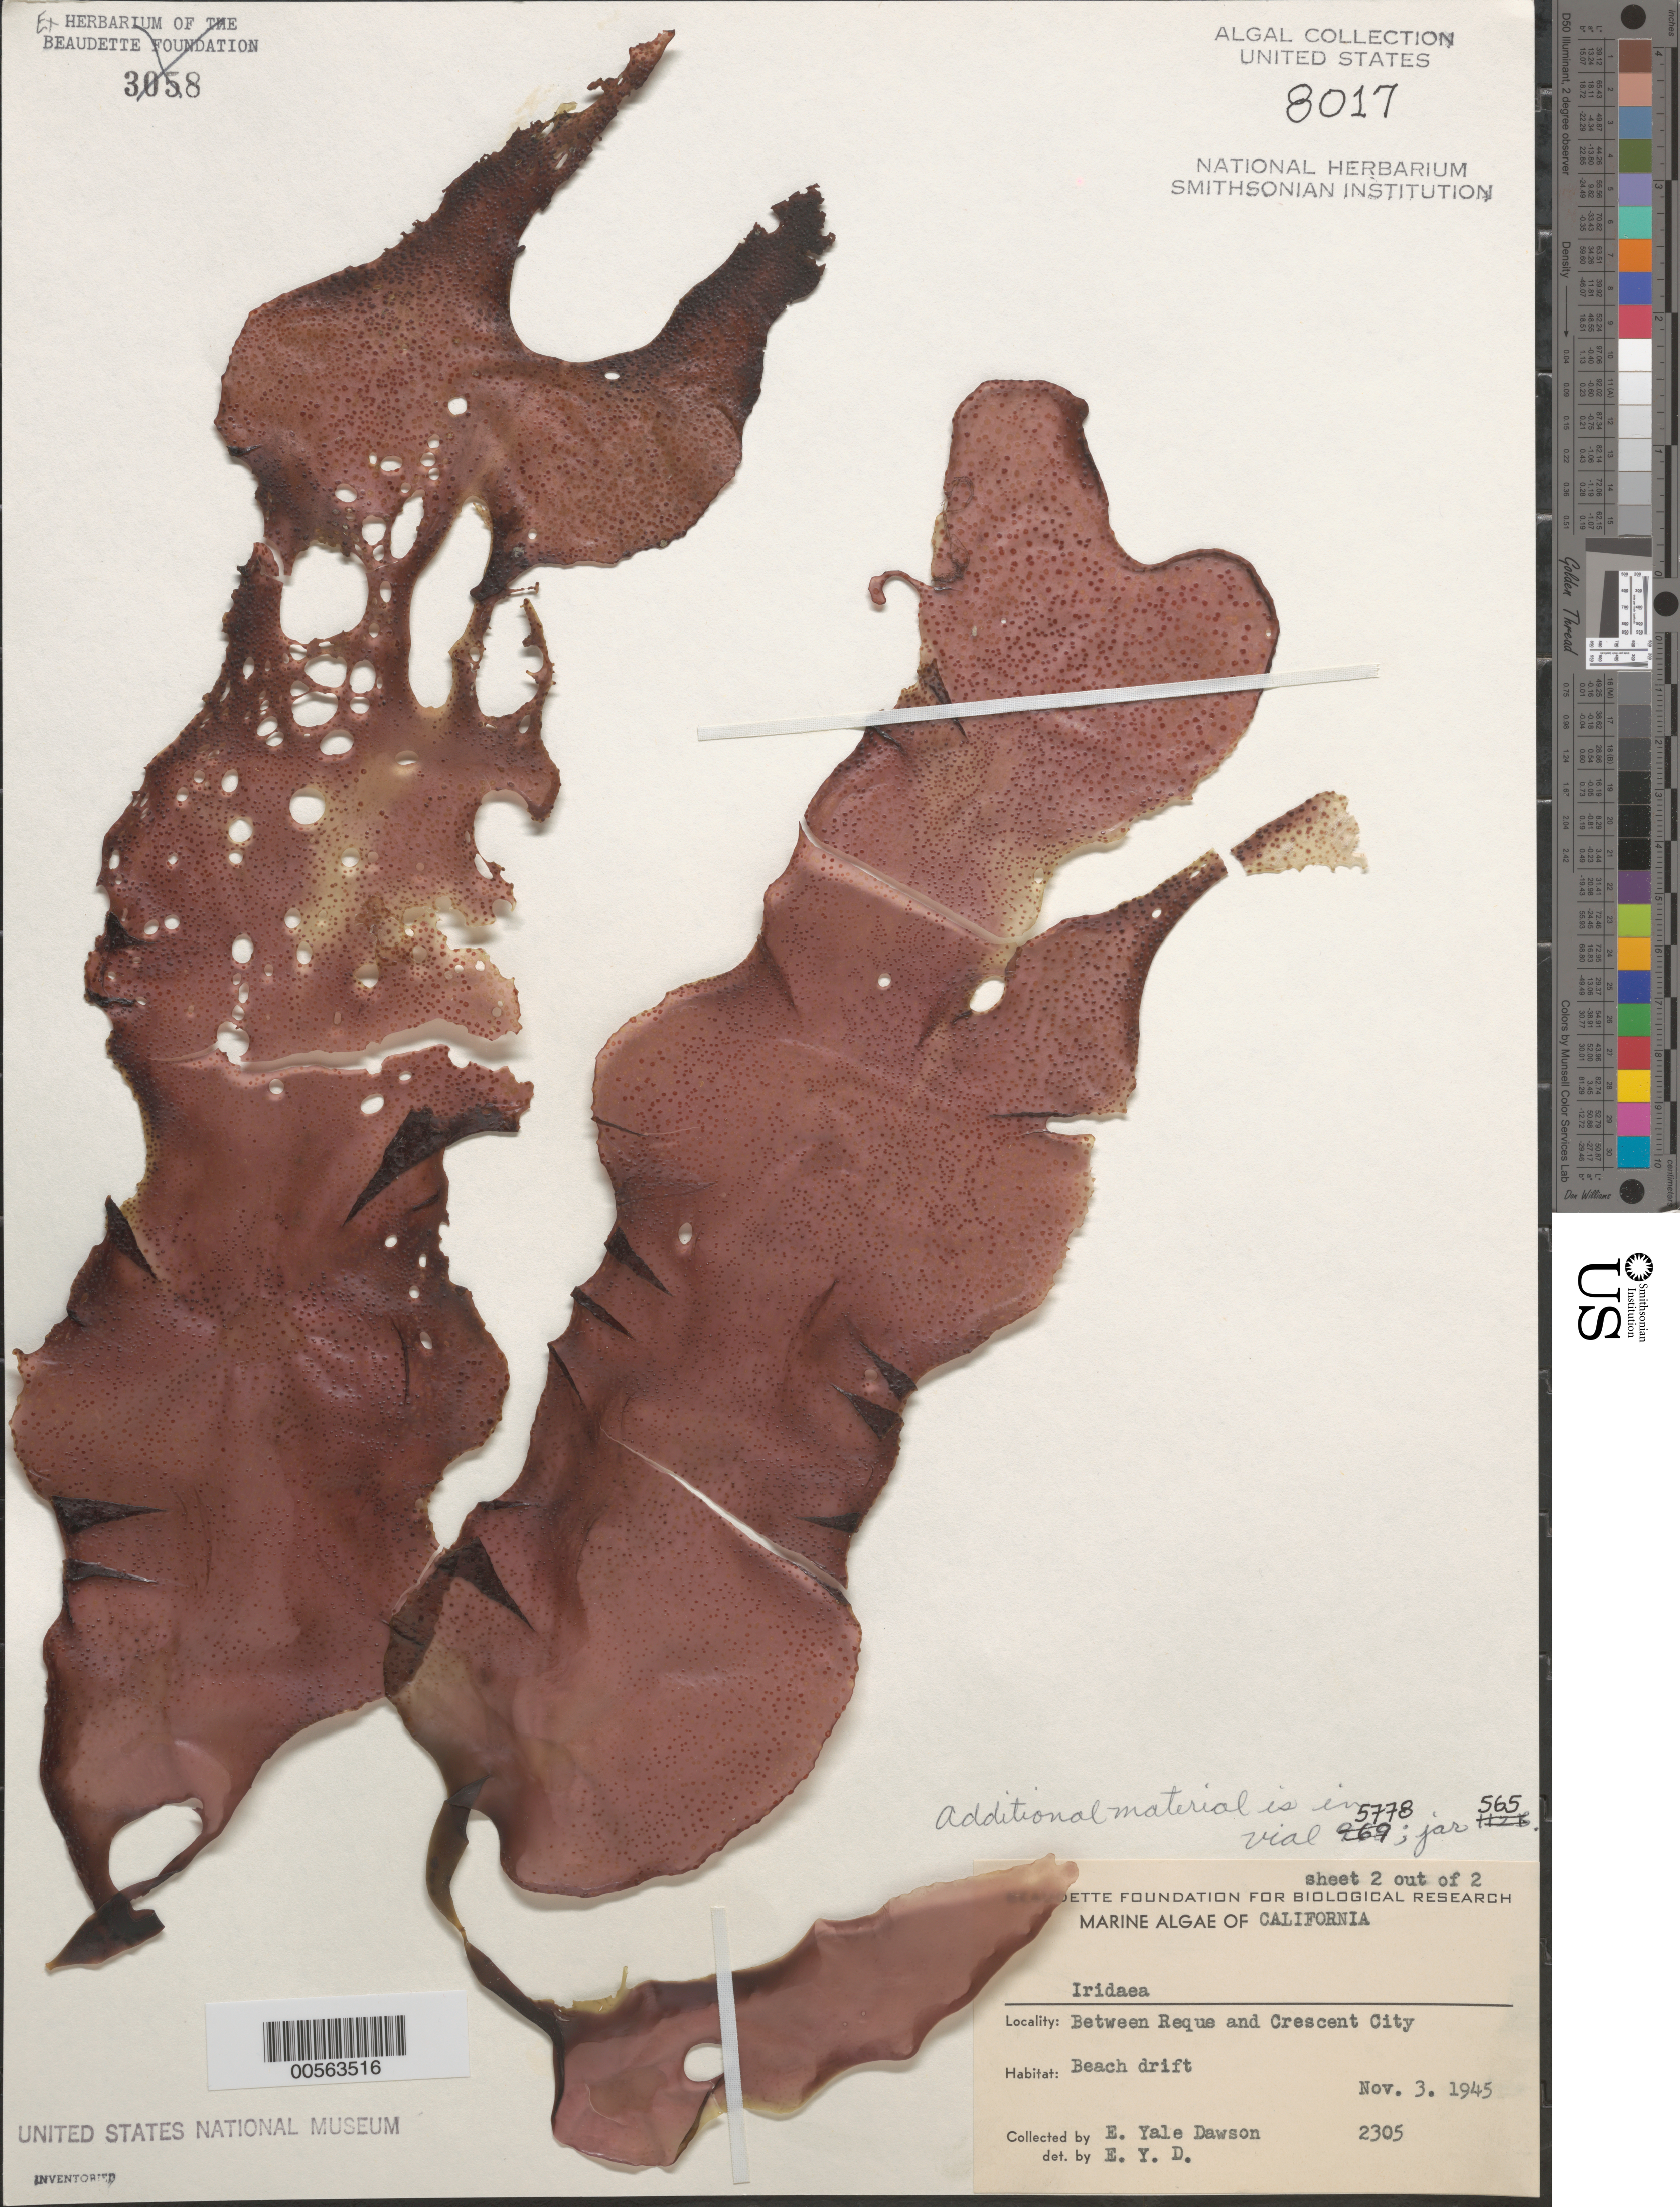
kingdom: Plantae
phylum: Rhodophyta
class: Florideophyceae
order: Gigartinales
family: Gigartinaceae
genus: Iridaea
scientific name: Iridaea sp.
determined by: Dawson, E. Y.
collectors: E. Y. Dawson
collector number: EYD 2305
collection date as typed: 03 Nov 1945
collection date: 1945-11-03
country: United States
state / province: California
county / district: Del Norte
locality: Between Reque and Crescent City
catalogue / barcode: US 8017